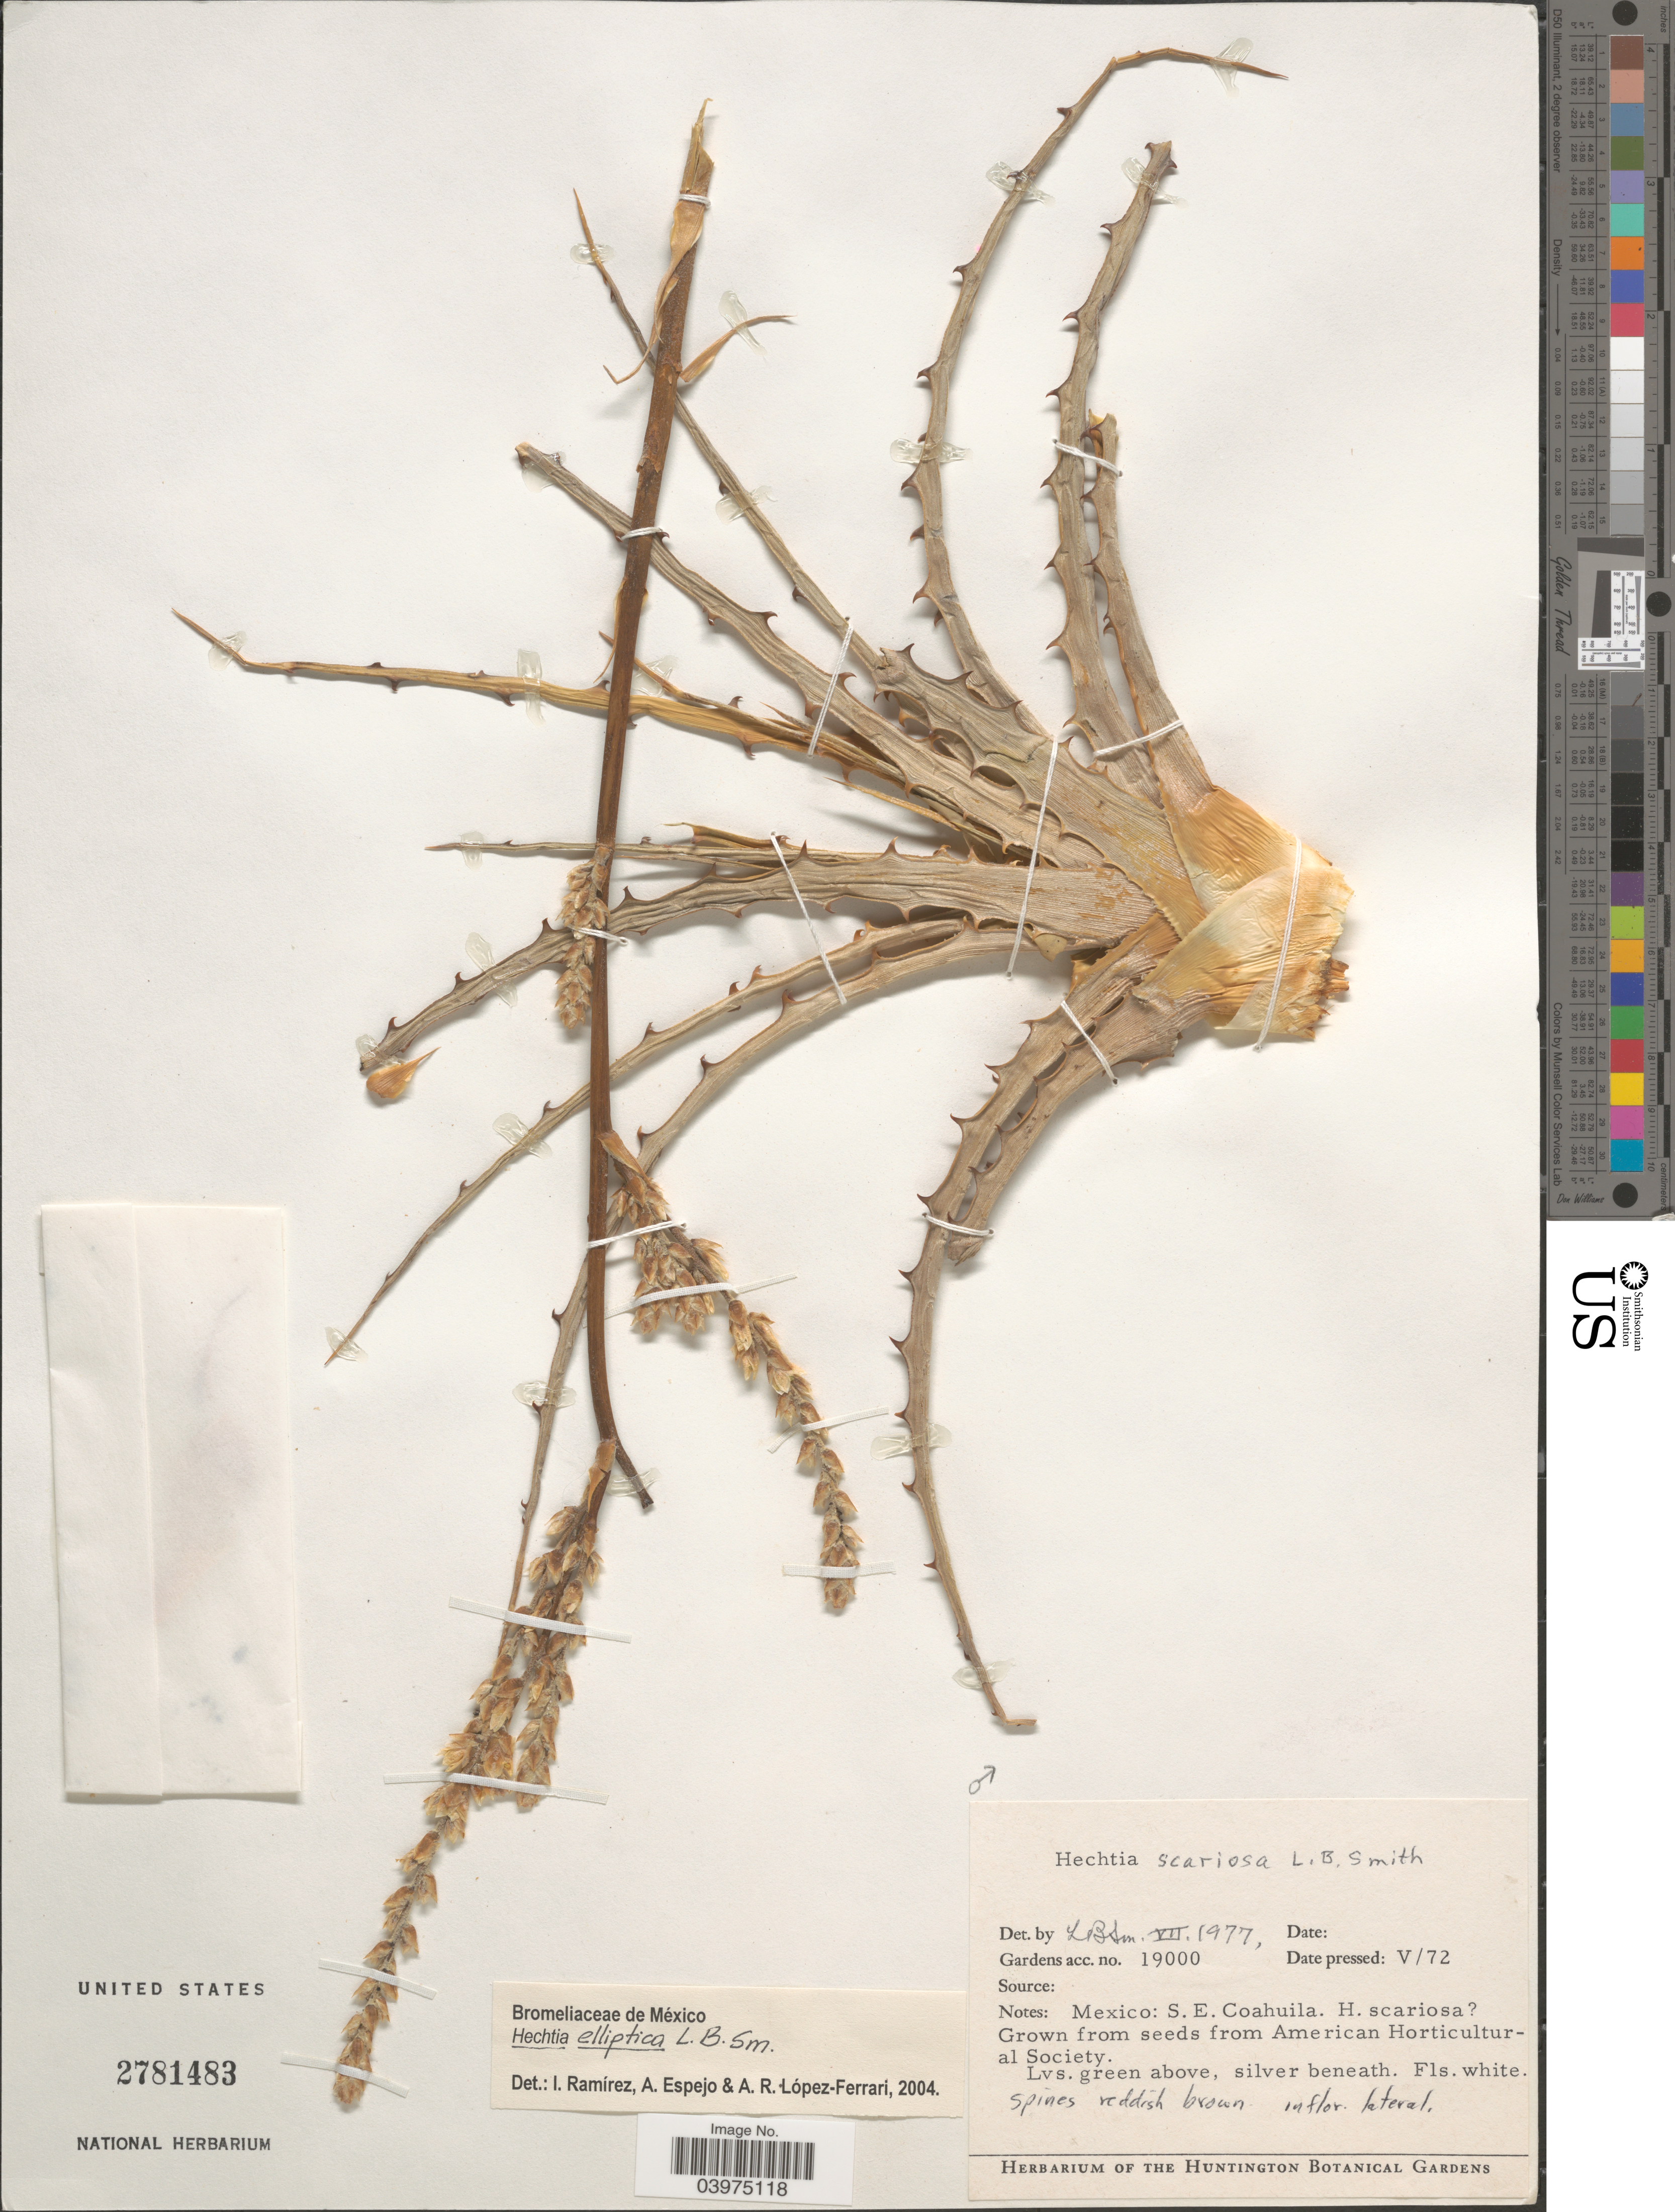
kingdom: Plantae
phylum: Tracheophyta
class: Liliopsida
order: Poales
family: Bromeliaceae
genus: Hechtia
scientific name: Hechtia elliptica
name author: L.B. Sm.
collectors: ex herb. Huntington Bot. Gard.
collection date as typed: Transcribed d/m/y: /5/72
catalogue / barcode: US 2781483